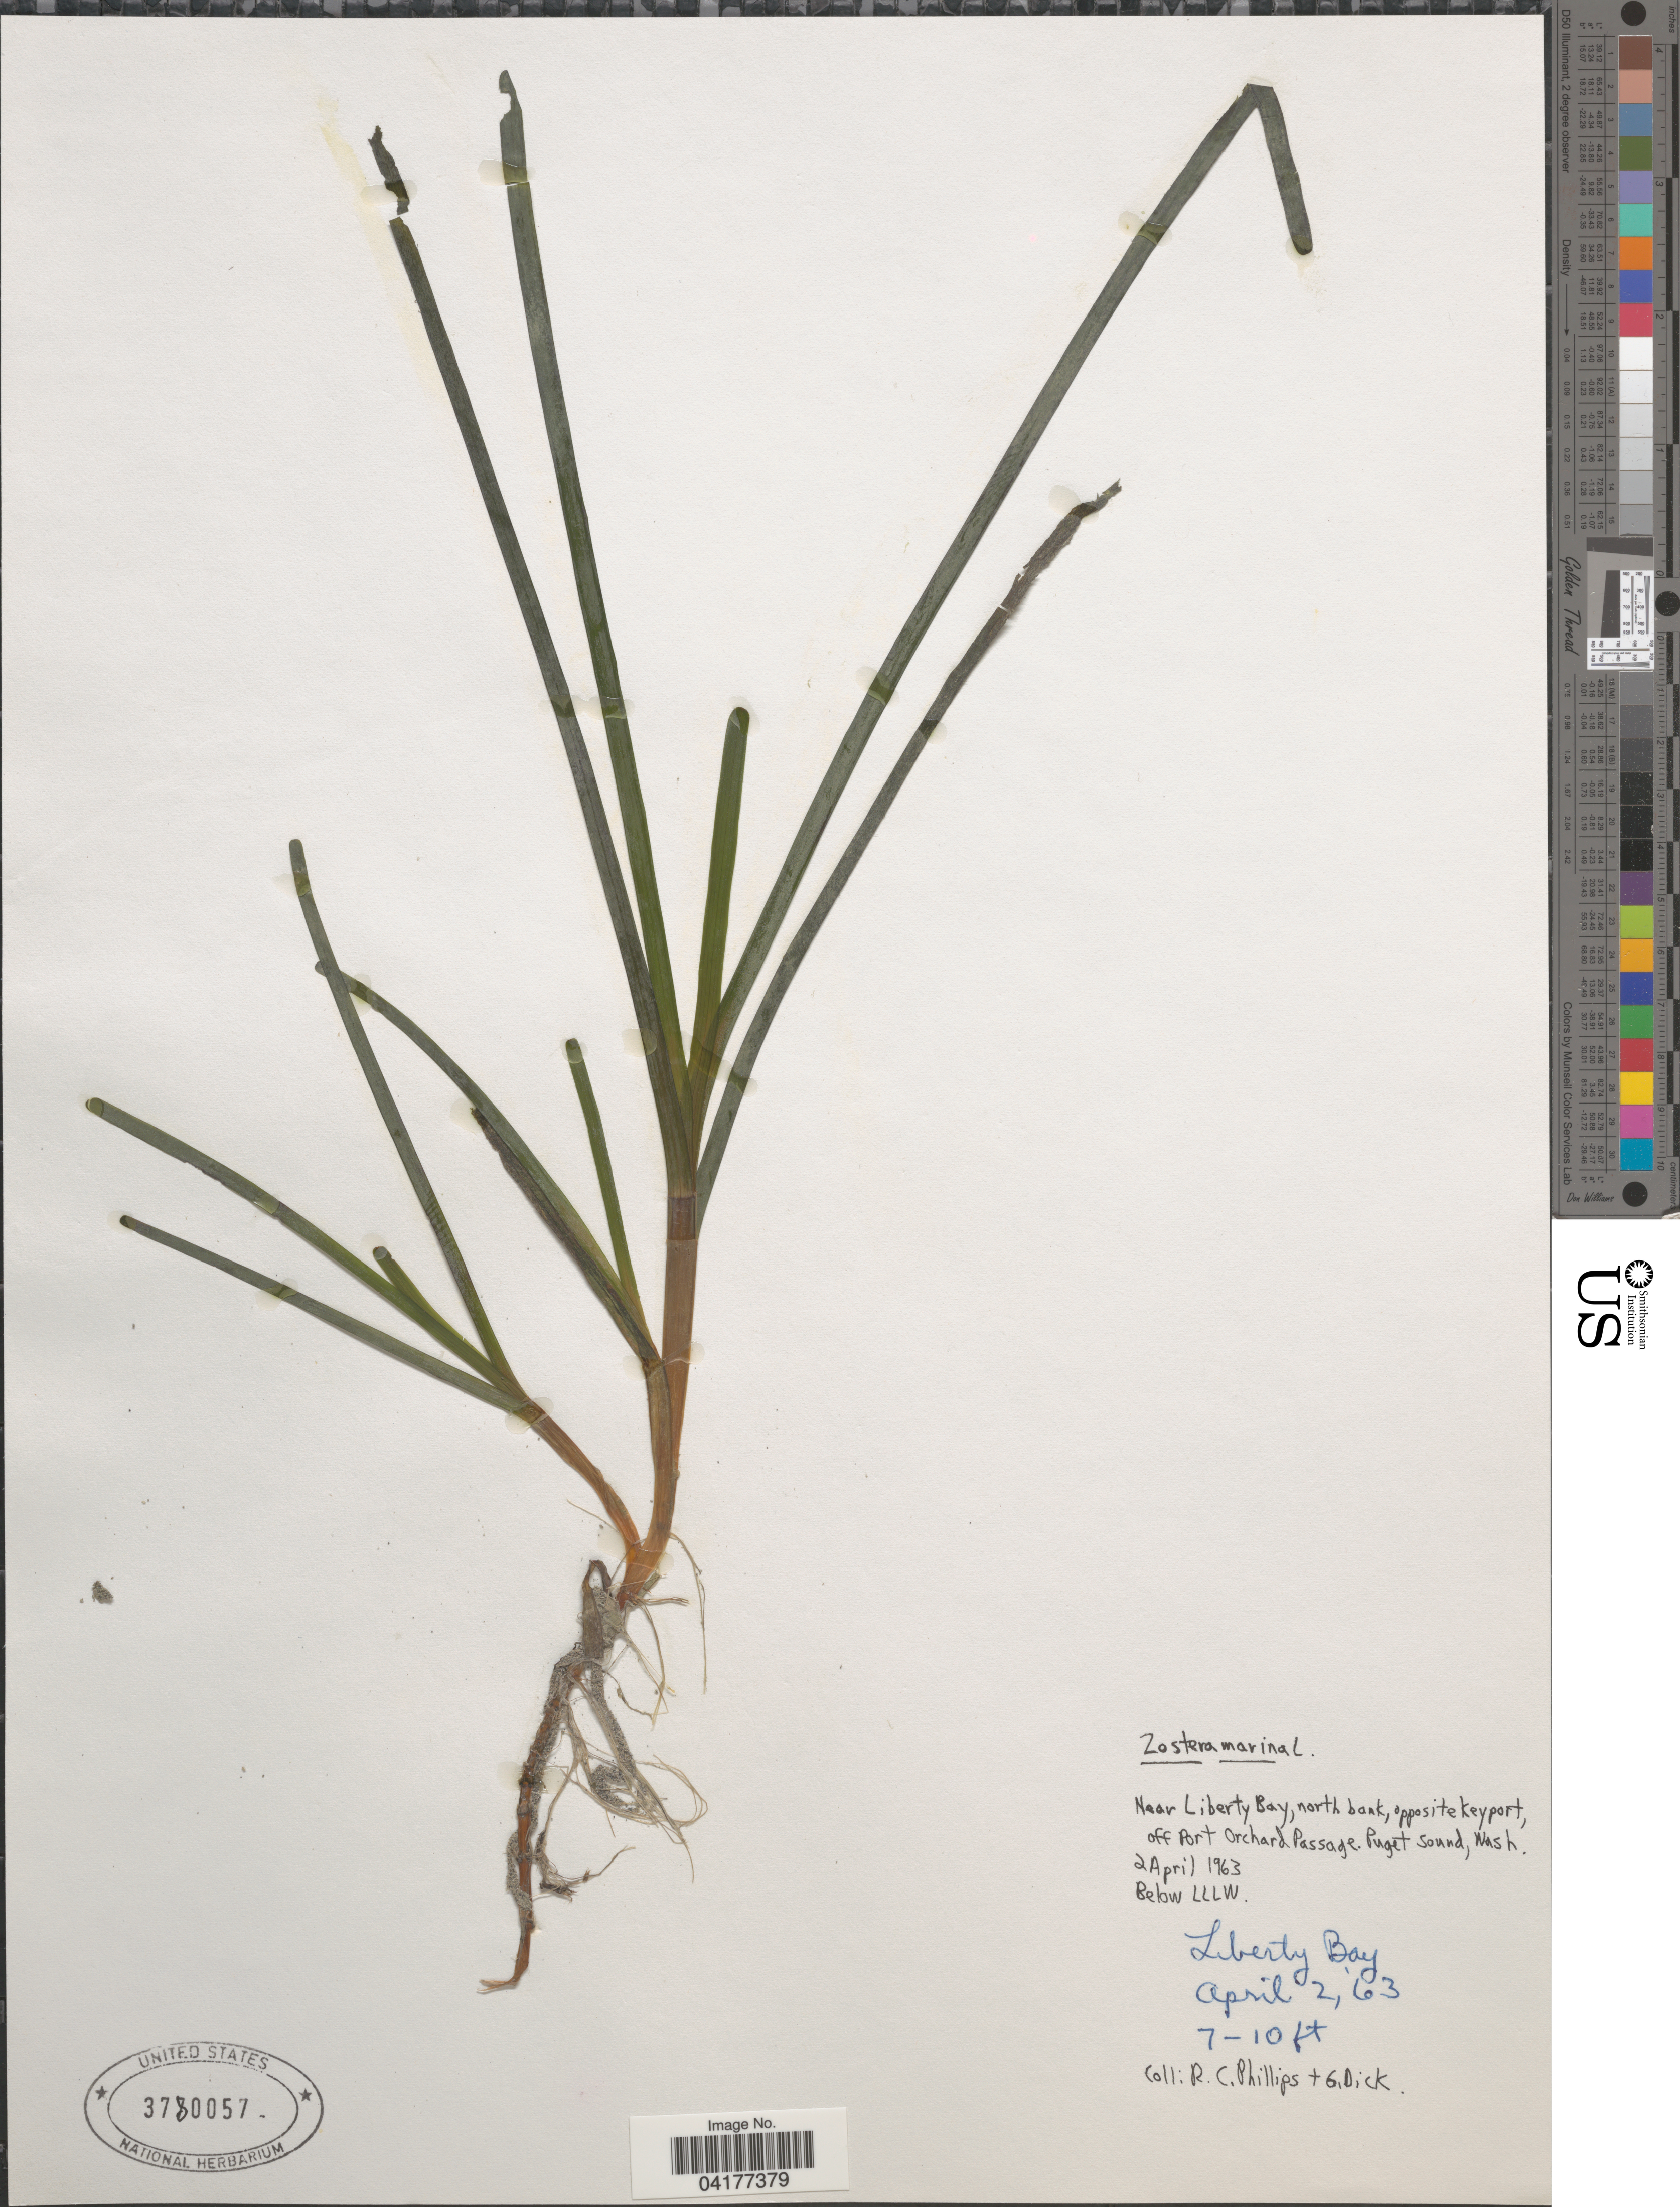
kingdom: Plantae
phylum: Tracheophyta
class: Liliopsida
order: Alismatales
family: Zosteraceae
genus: Zostera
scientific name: Zostera marina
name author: L.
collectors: R. C. Phillips & G. Dick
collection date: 1963-04-02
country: United States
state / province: Washington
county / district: King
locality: Near Liberty Bay, north bank, opposite keyport, off Port Orchard Passage. Puget Sound. Below LLLW.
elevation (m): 2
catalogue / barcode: US 3780057